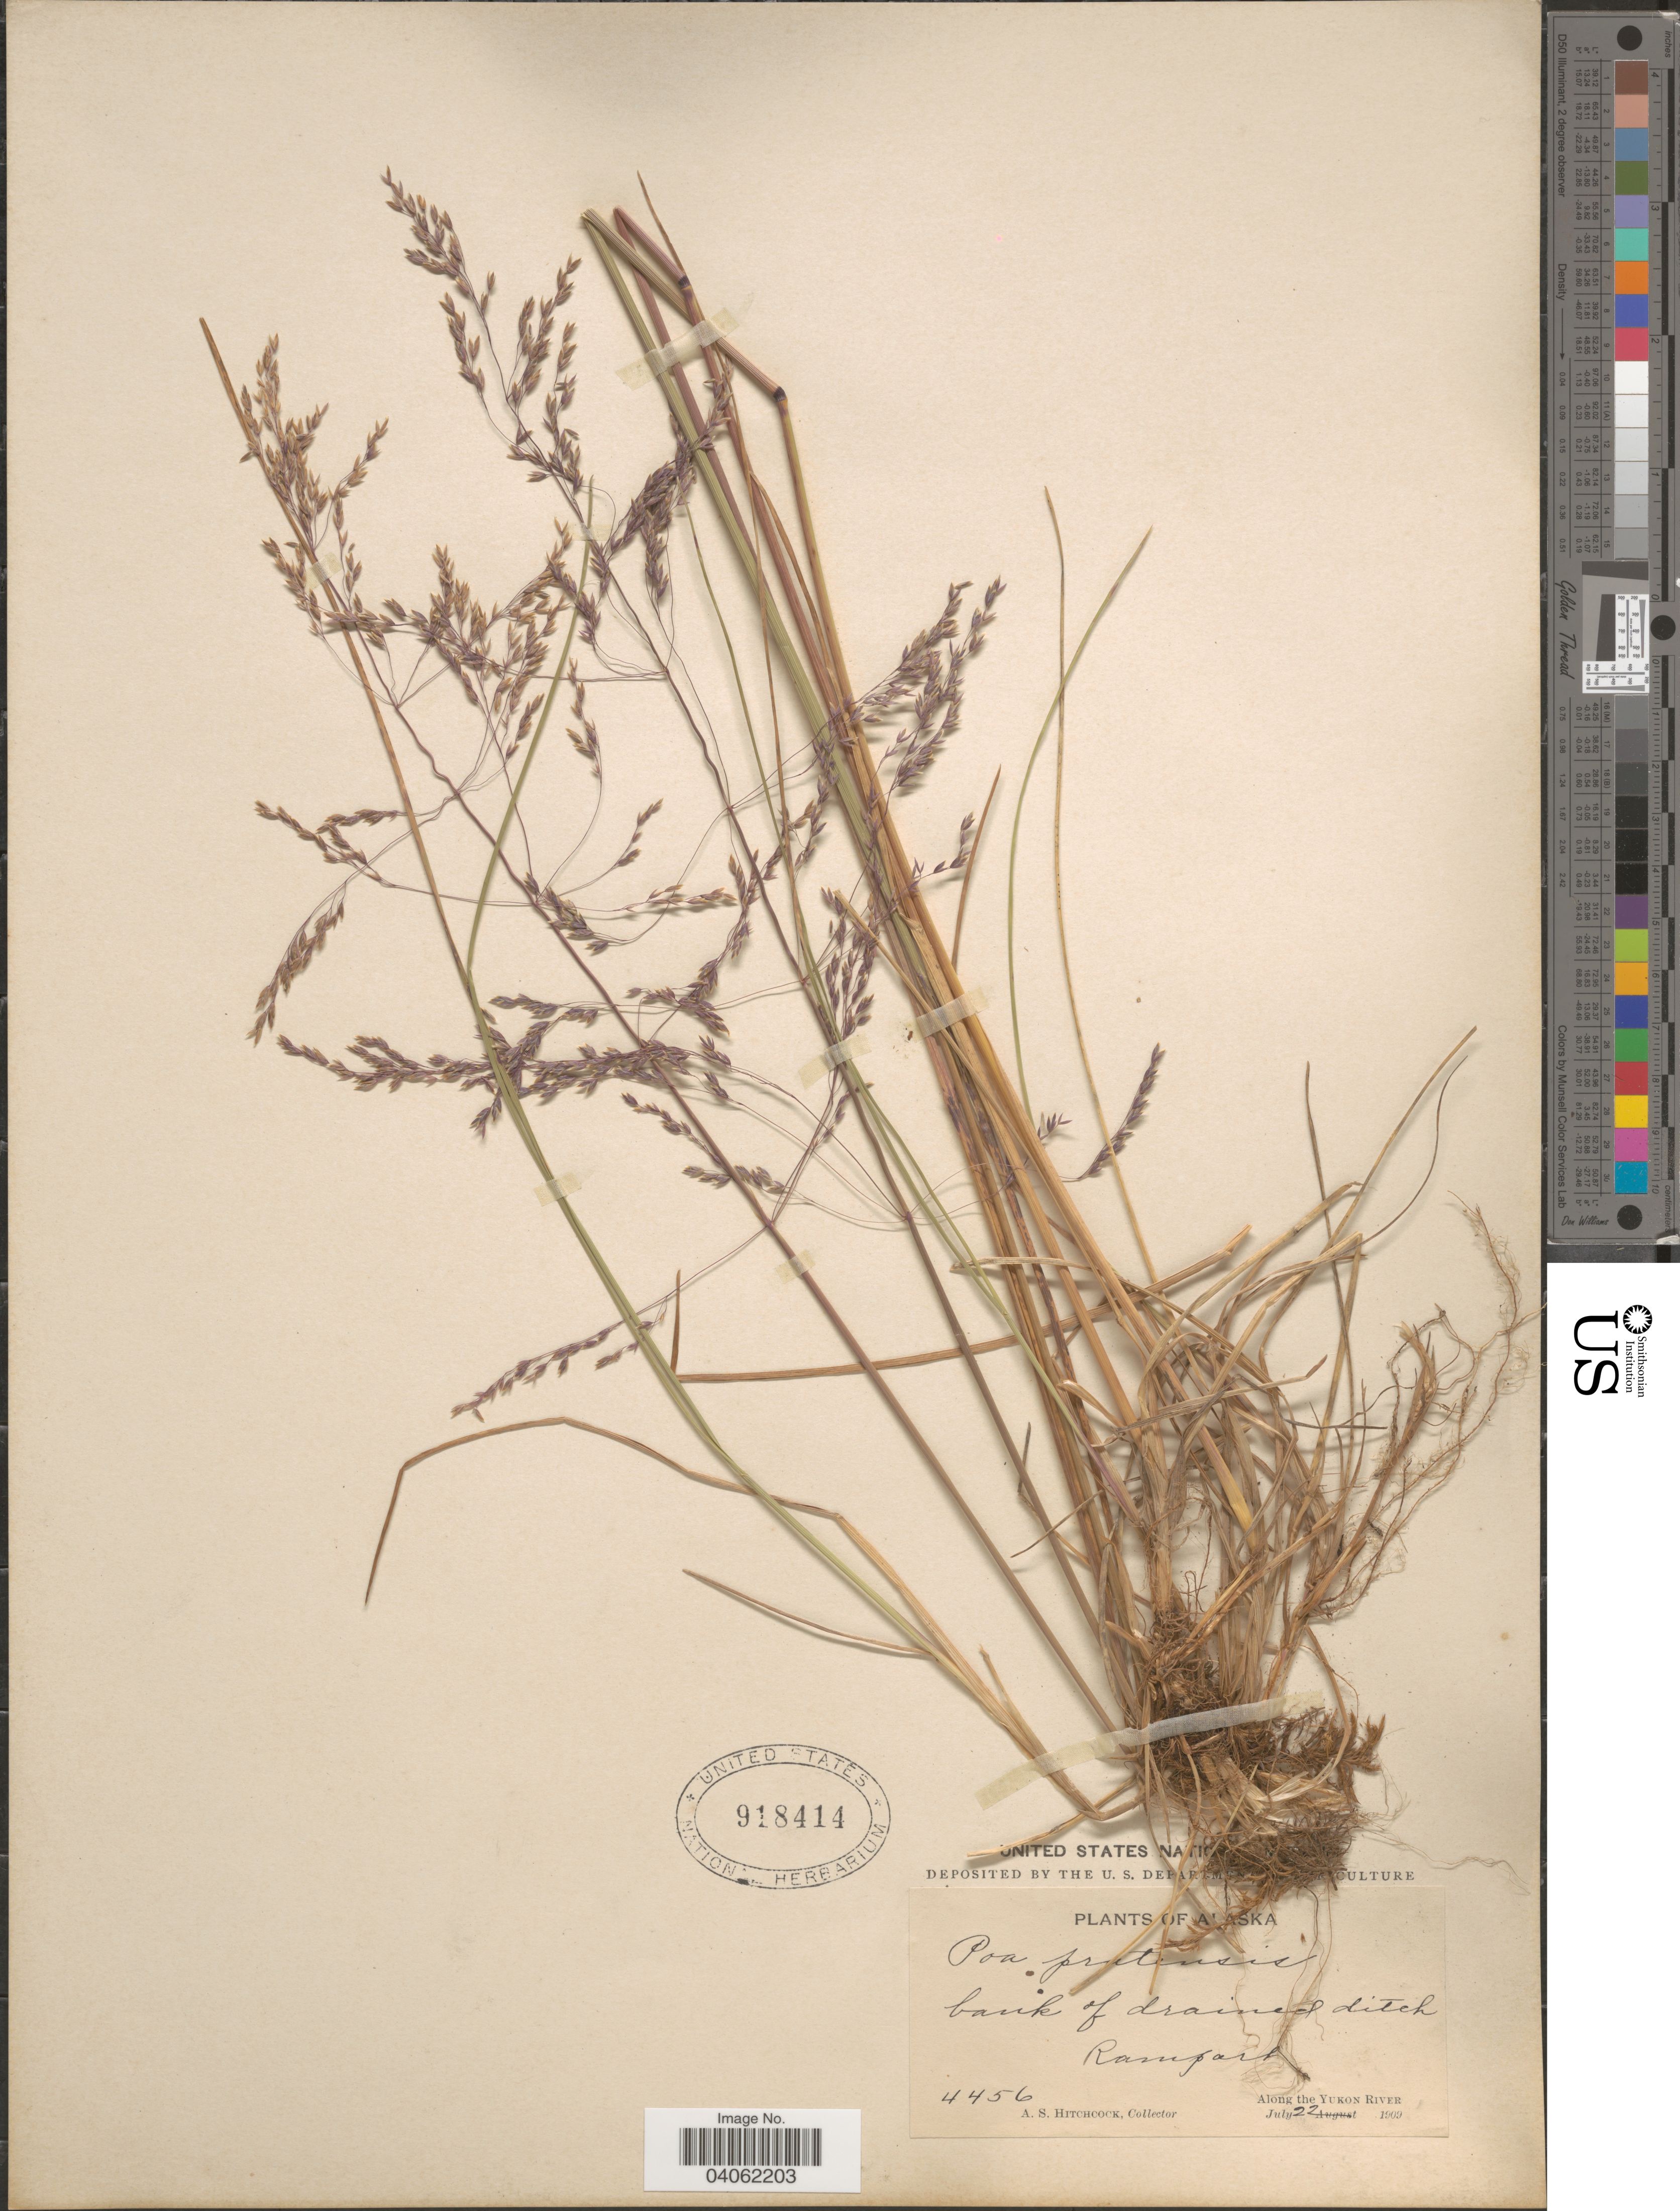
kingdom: Plantae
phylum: Tracheophyta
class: Liliopsida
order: Poales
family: Poaceae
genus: Poa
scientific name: Poa pratensis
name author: L.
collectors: A. S. Hitchcock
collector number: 4456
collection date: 1909-07-22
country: United States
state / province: Alaska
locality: Rampart. Along the Yukon River.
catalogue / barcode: US 918414